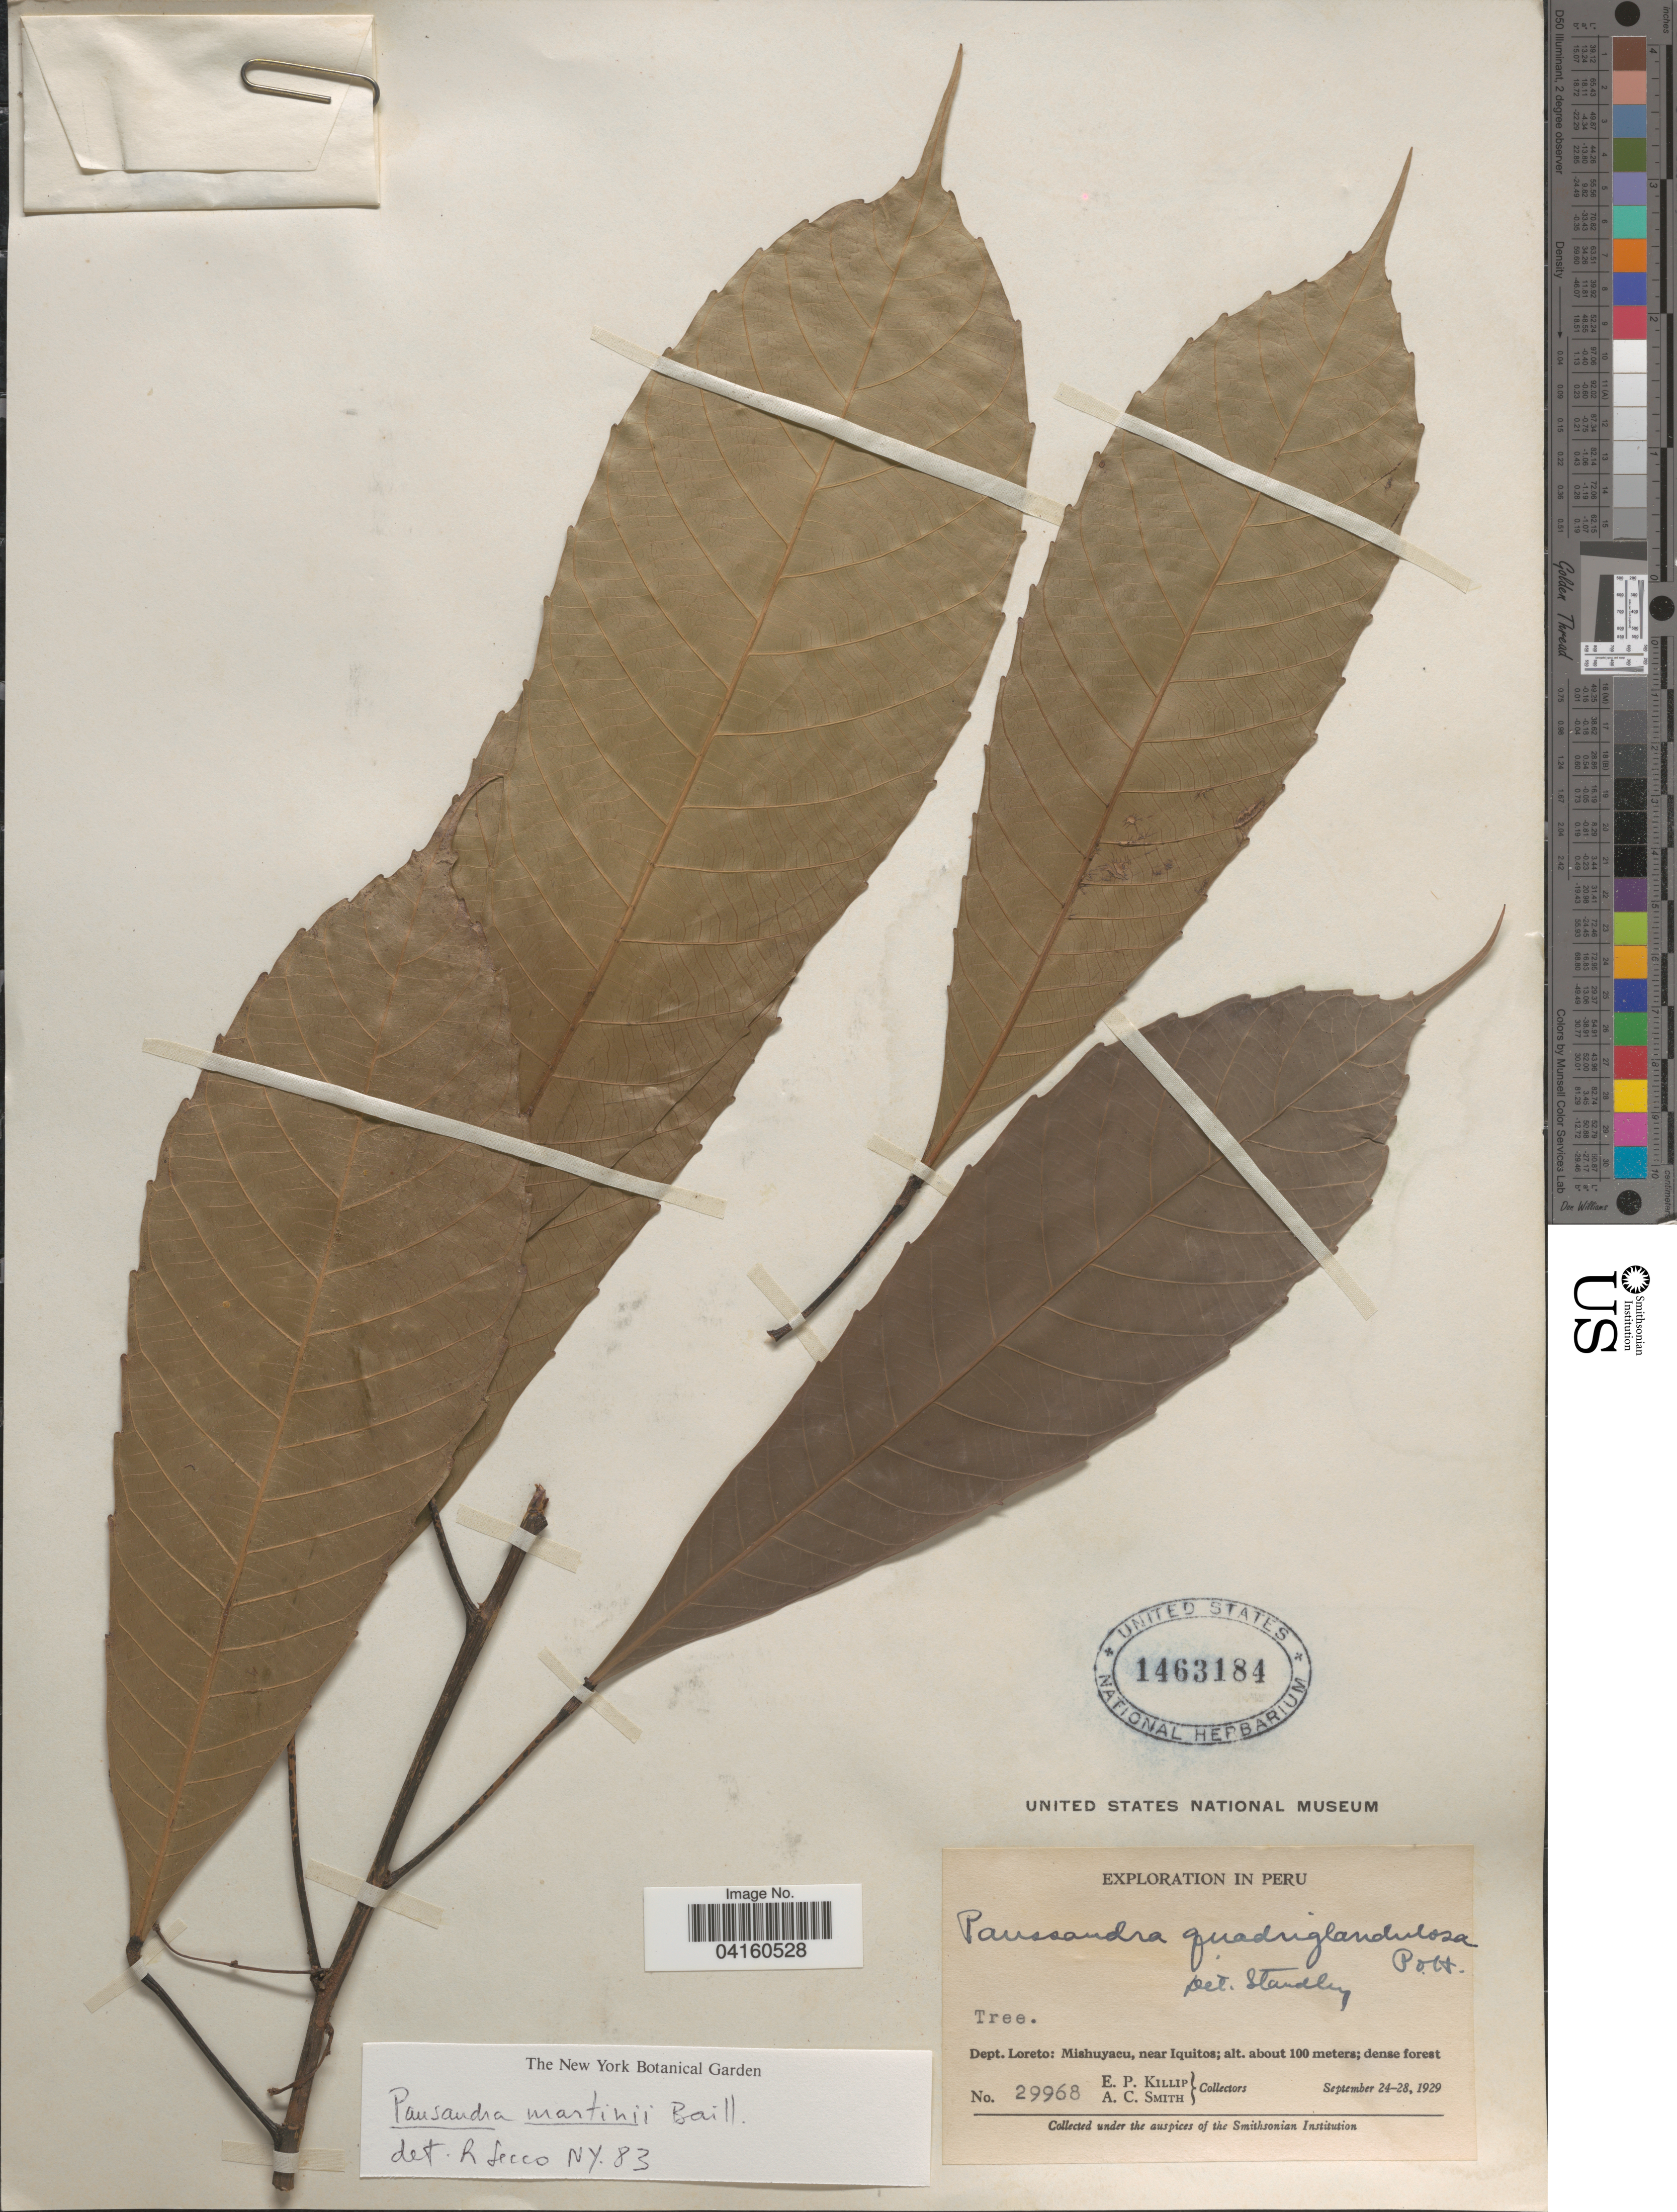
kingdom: Plantae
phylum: Tracheophyta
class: Magnoliopsida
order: Malpighiales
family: Euphorbiaceae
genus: Pausandra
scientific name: Pausandra martinii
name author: Baill.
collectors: E. P. Killip & A. C. Smith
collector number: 29968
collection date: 1929-09-24/1929-09-28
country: Peru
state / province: Loreto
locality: Exploration in Peru. Dept. Loreto: Mishuyacu, near Iquitos.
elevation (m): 100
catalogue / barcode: US 1463184